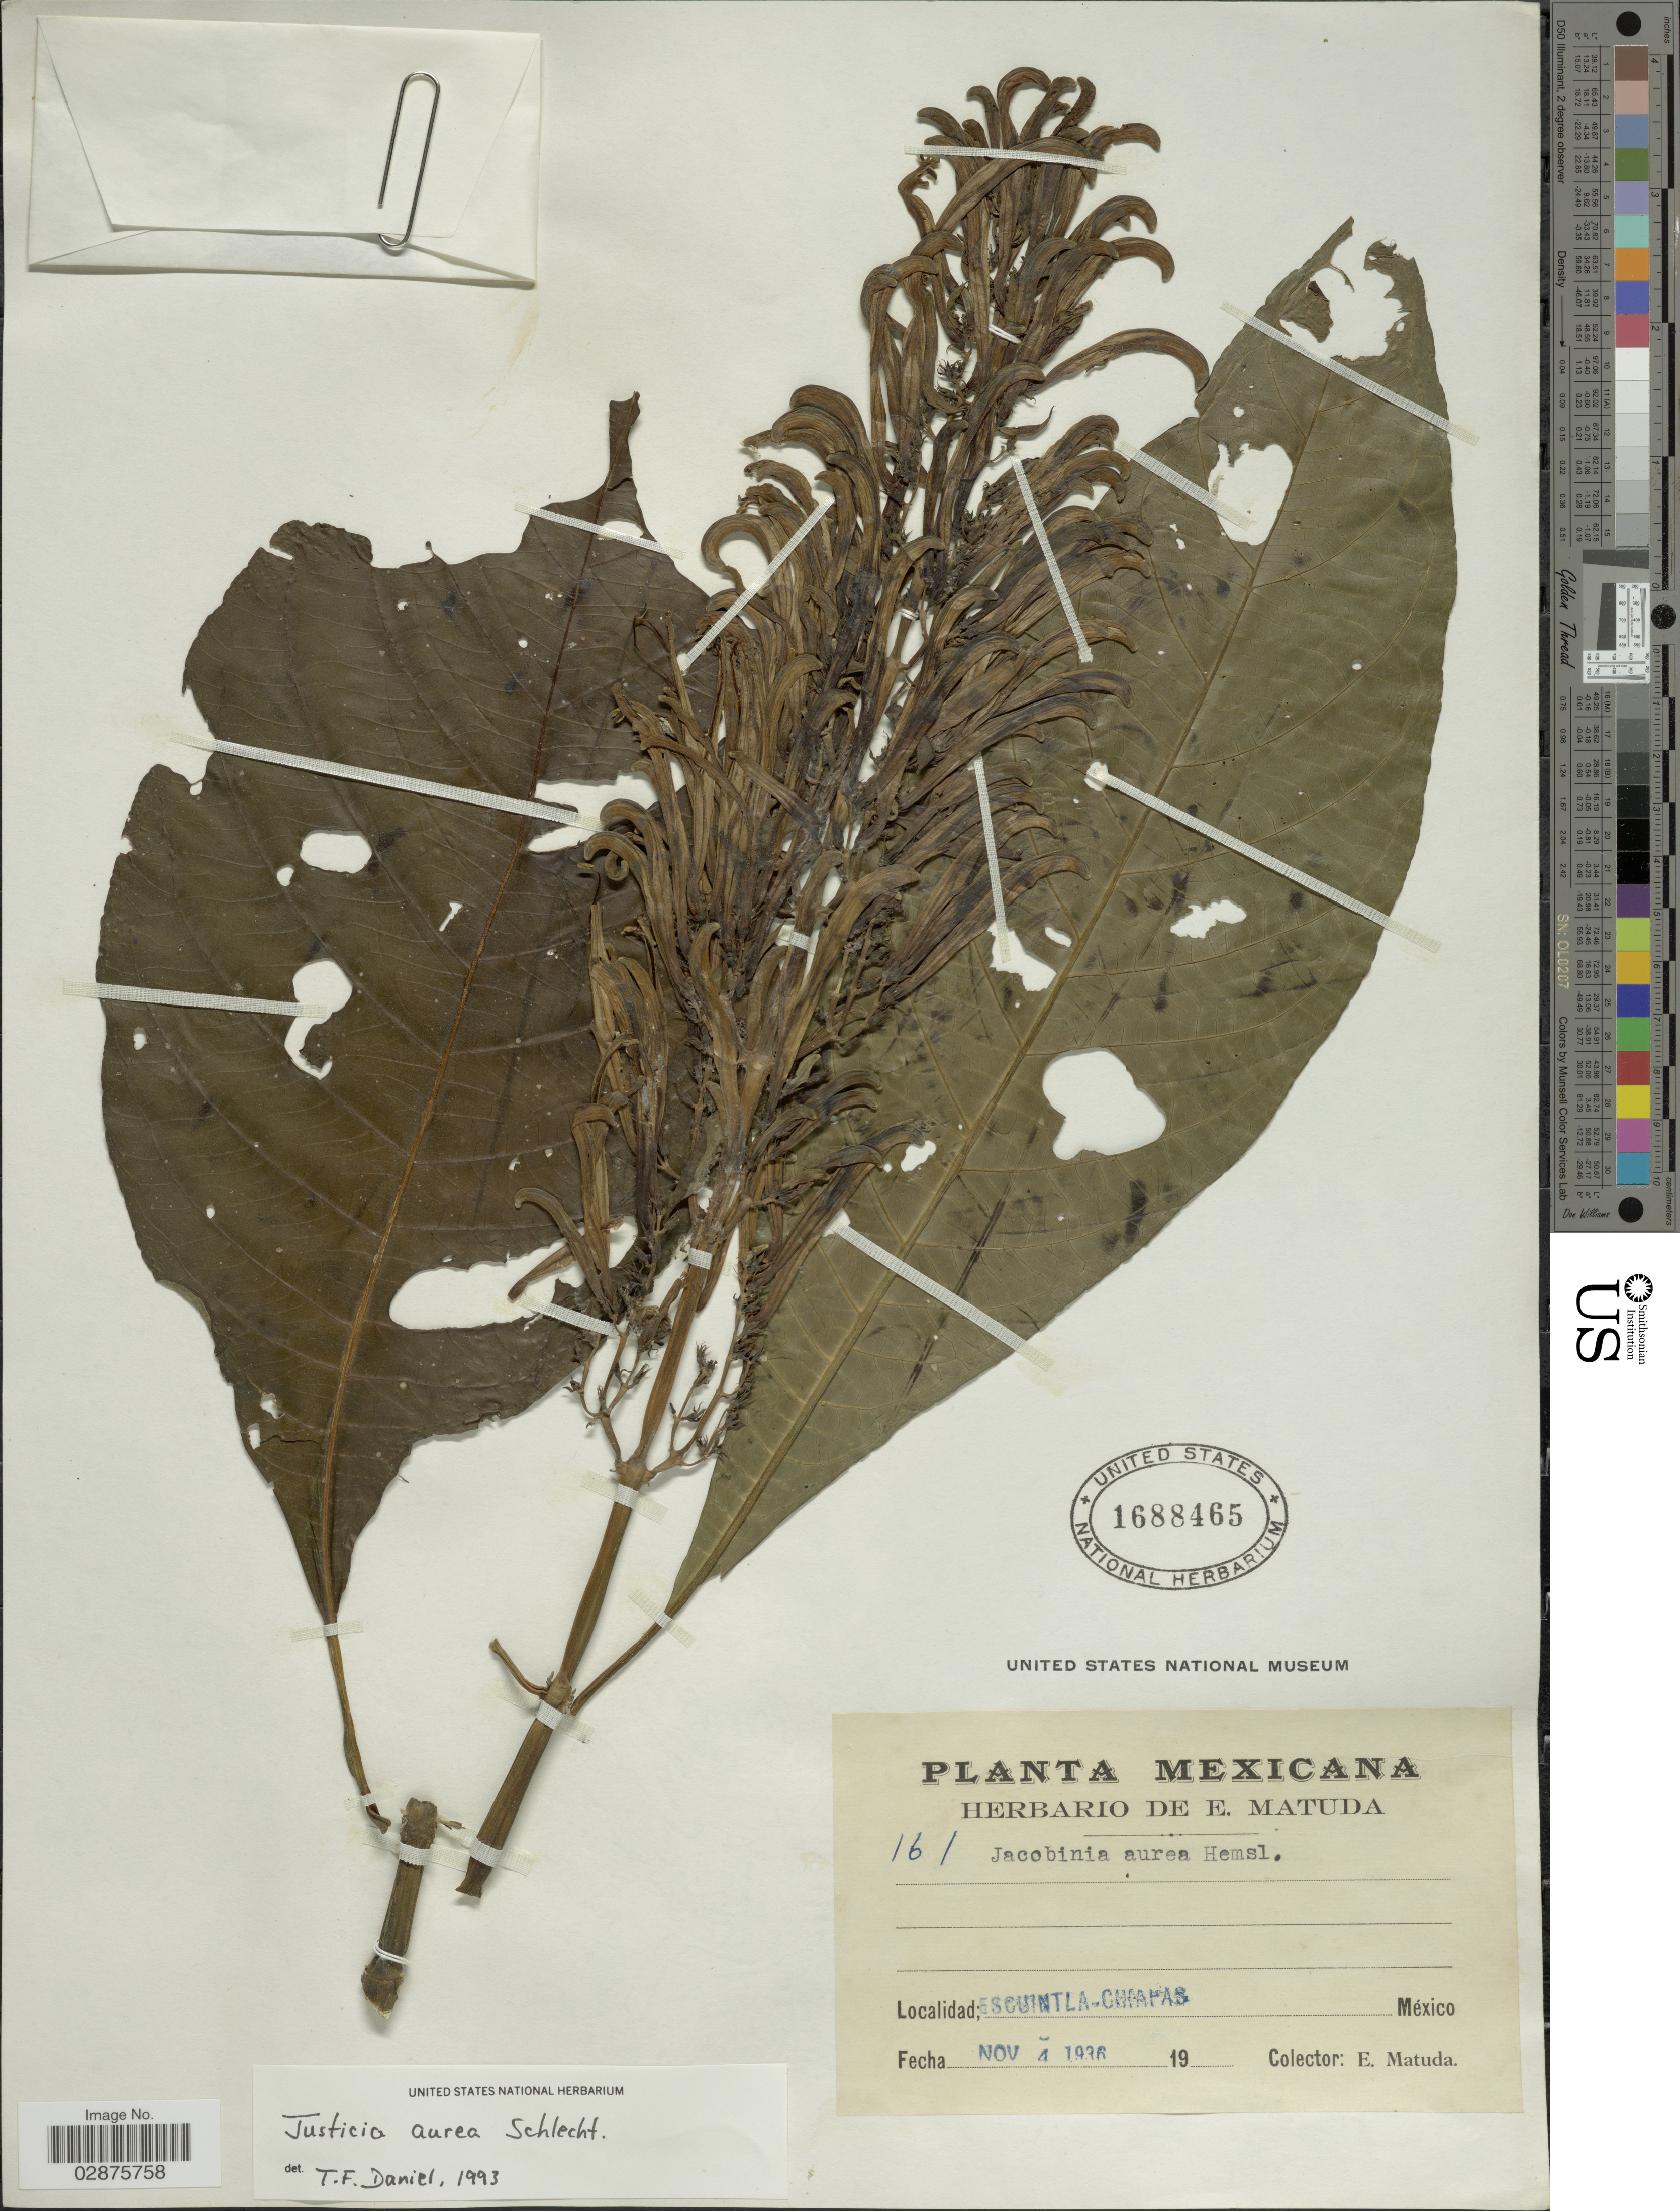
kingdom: Plantae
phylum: Tracheophyta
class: Magnoliopsida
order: Lamiales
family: Acanthaceae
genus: Justicia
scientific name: Justicia aurea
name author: Schltdl.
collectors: E. Matuda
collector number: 161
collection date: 1936-11-04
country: Mexico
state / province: Chiapas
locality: Escuintla.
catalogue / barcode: US 1688465